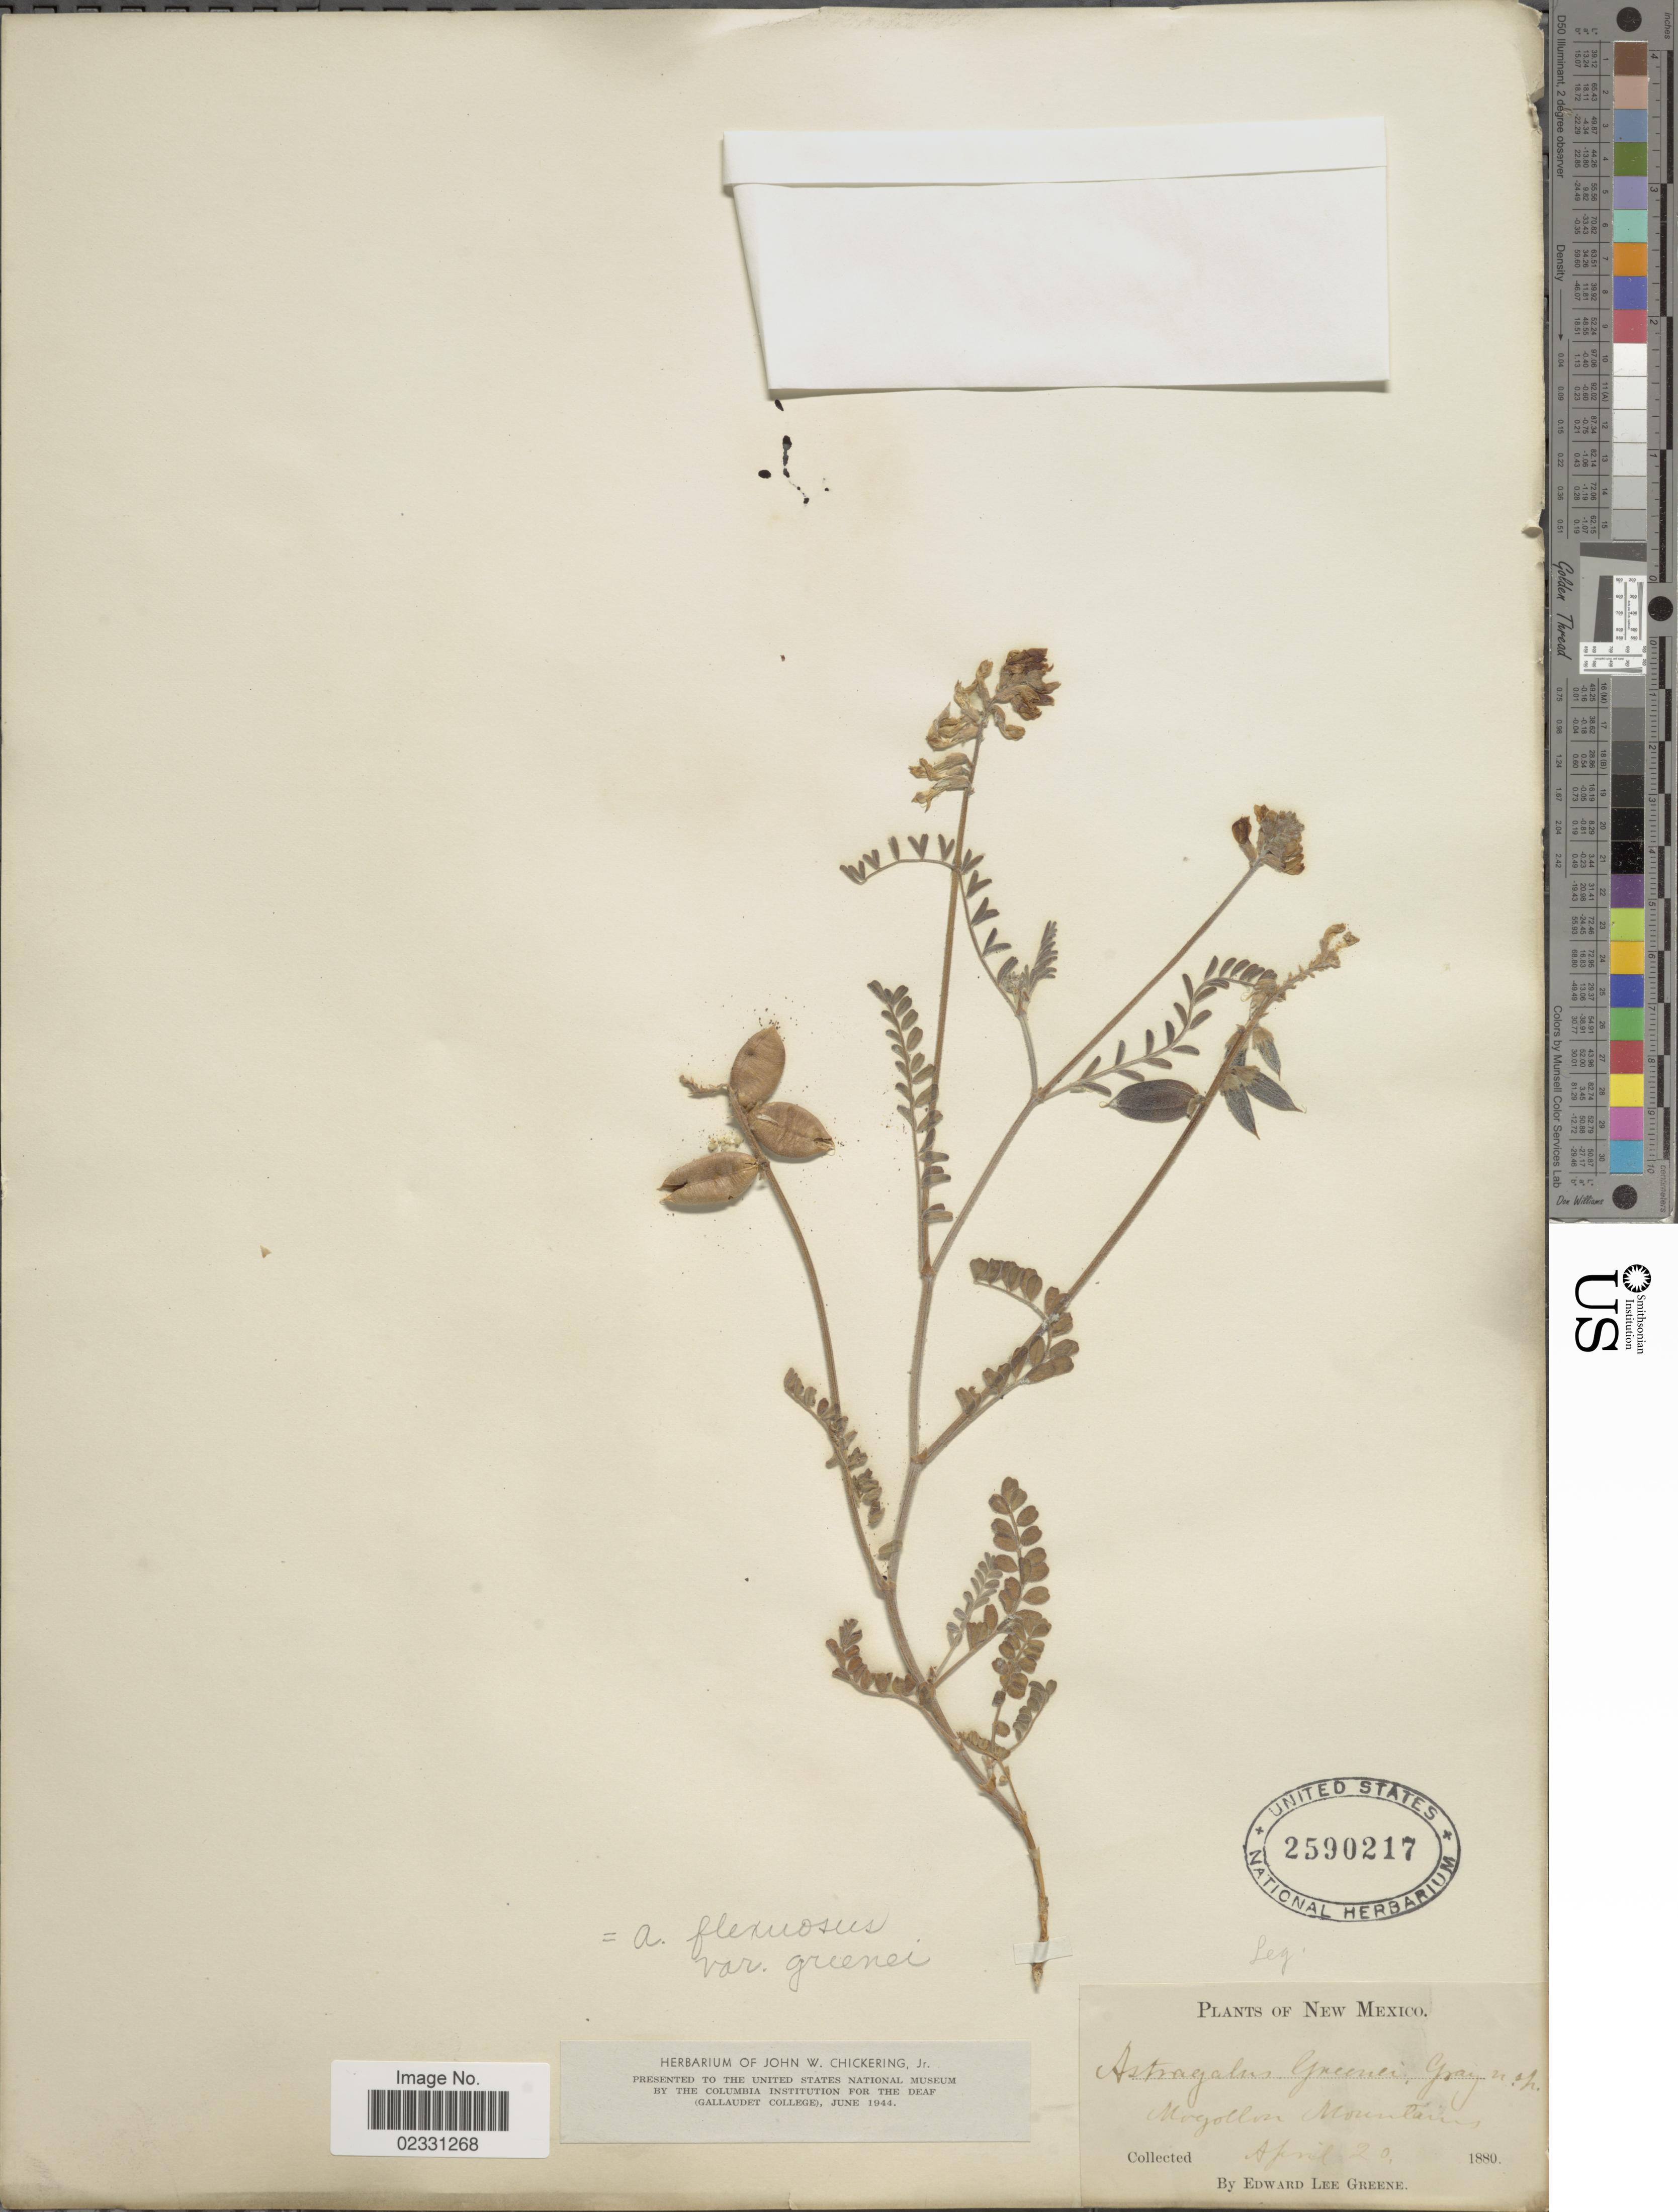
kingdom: Plantae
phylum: Tracheophyta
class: Magnoliopsida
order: Fabales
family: Fabaceae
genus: Astragalus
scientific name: Astragalus flexuosus var. greene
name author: (A. Gray) Barneby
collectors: E. L. Greene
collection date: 1880-04-20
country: United States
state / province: New Mexico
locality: Mogollon Mountains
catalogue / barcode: US 2590217